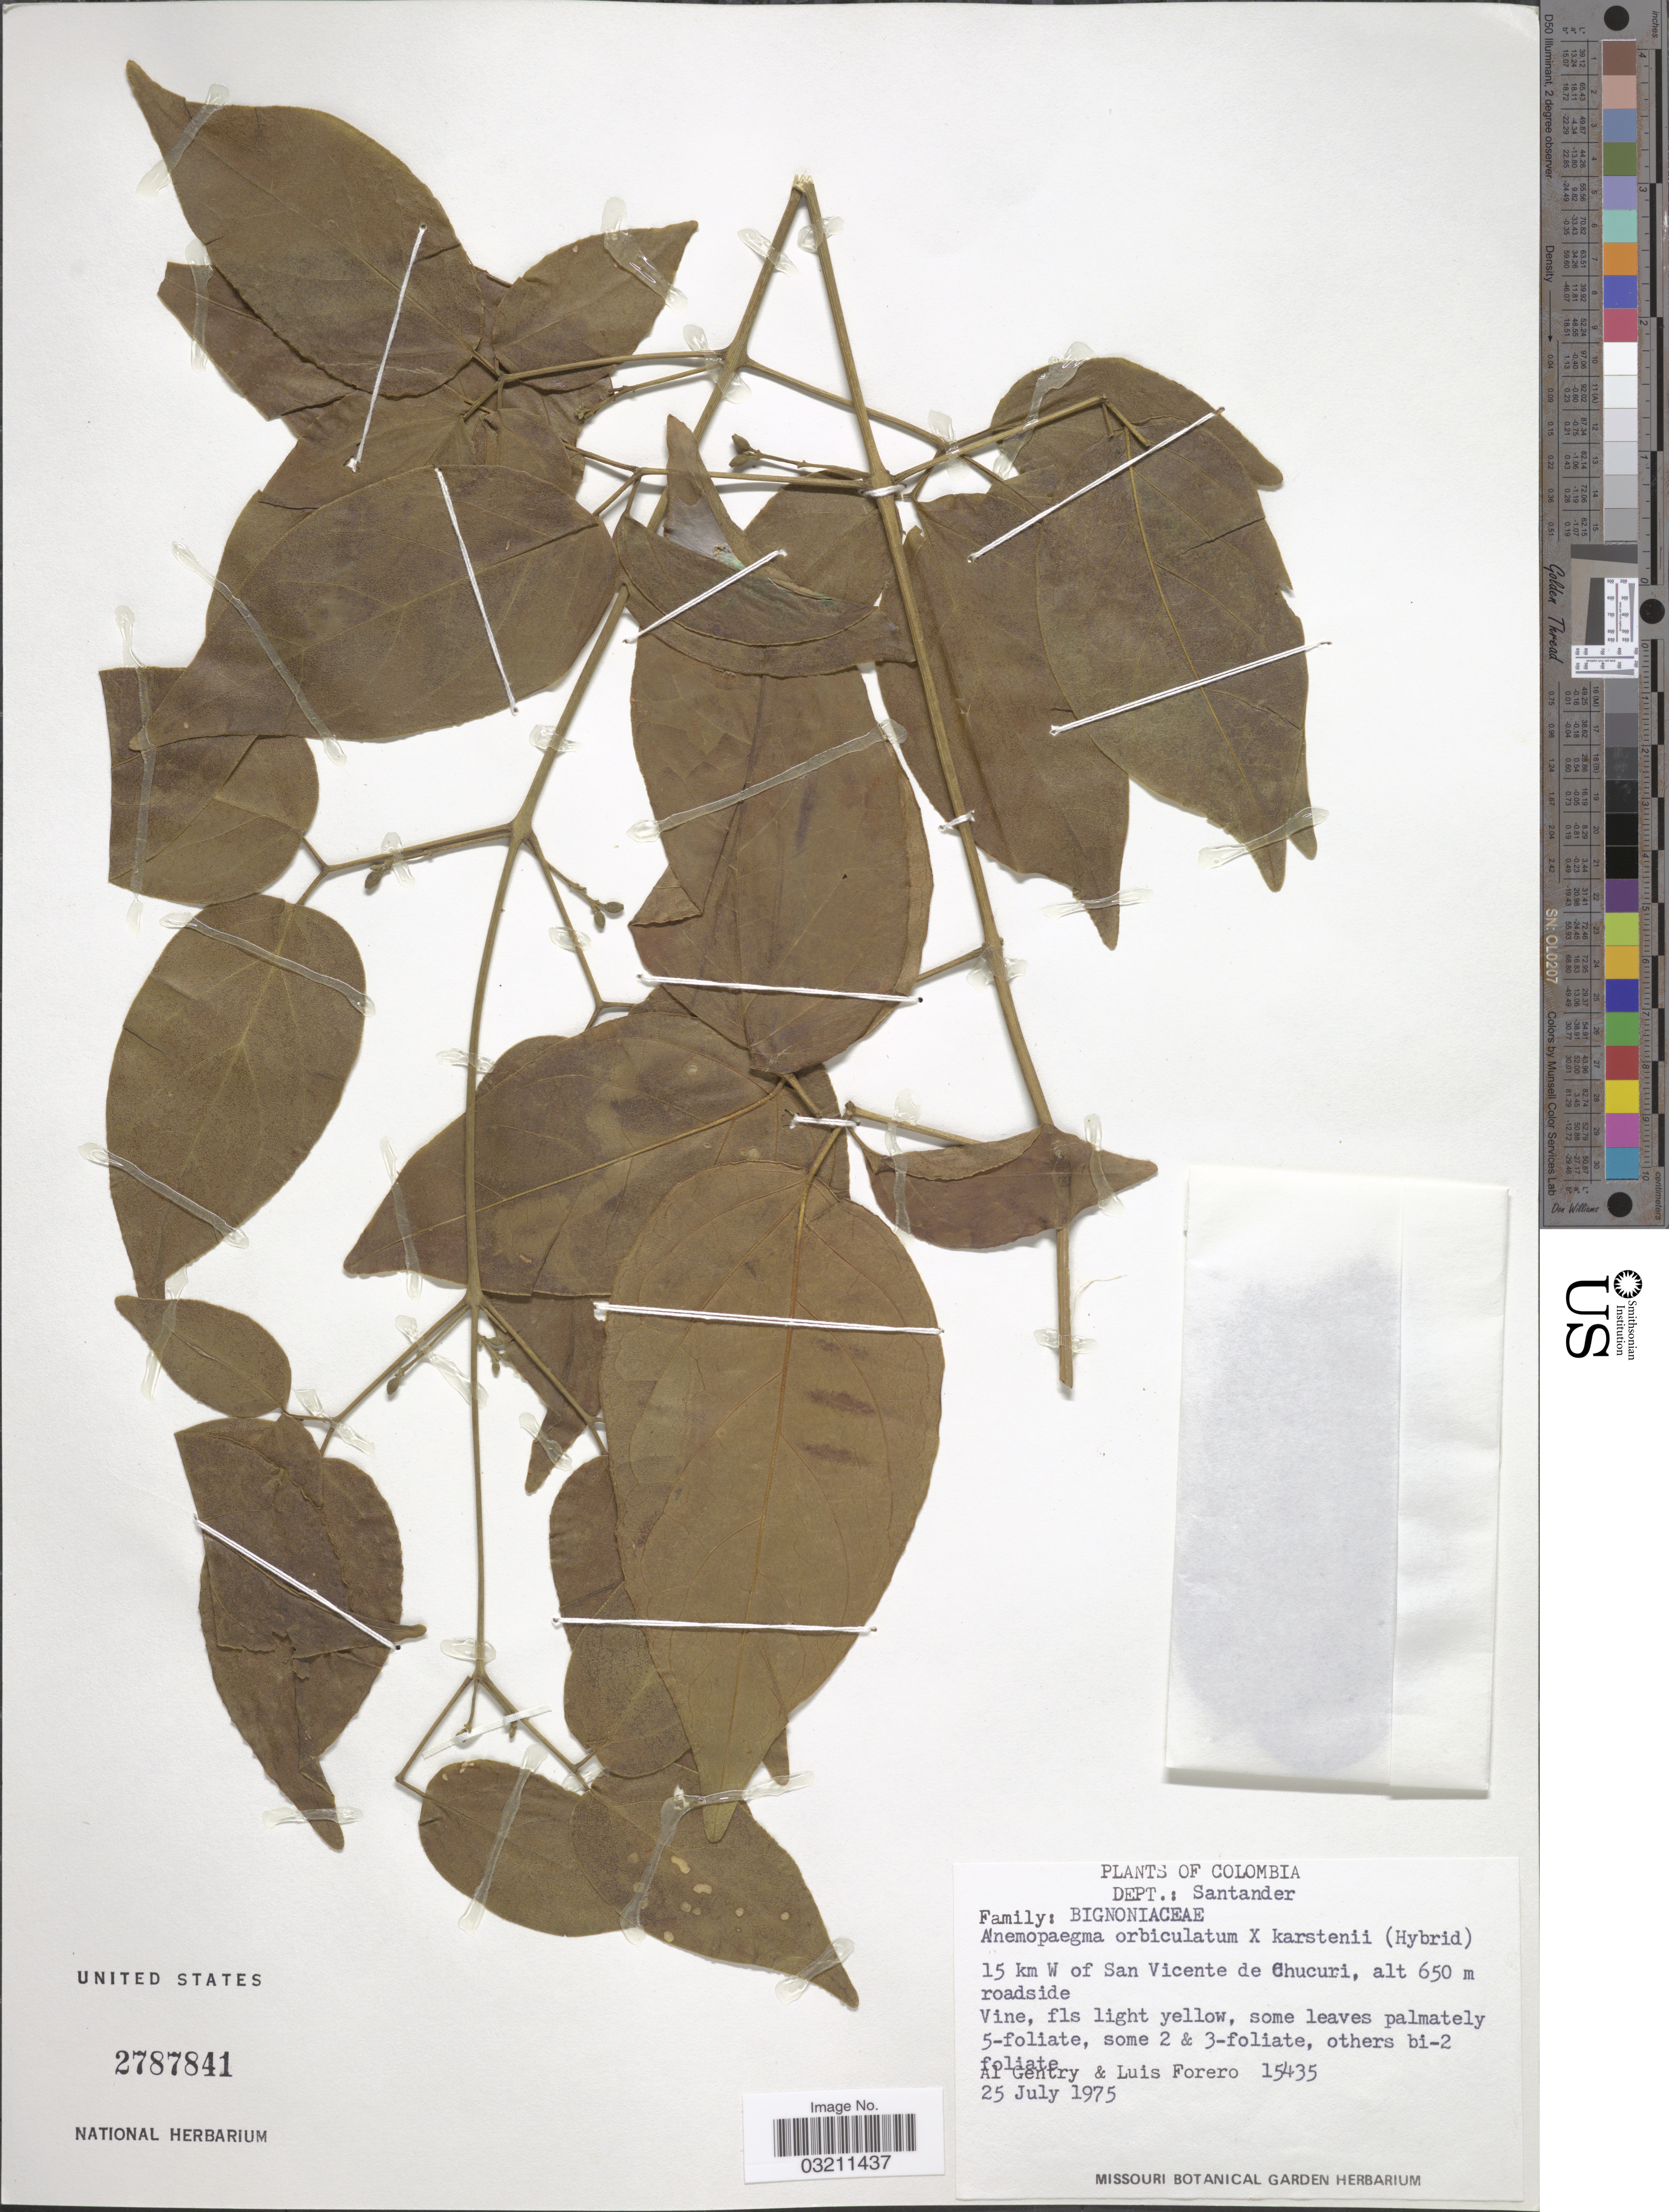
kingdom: Plantae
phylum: Tracheophyta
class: Magnoliopsida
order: Lamiales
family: Bignoniaceae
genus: Amphilophium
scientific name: Amphilophium orbiculatum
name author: (Jacq.) DC.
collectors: A. H. Gentry & L. Forero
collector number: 15435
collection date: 1975-07-25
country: Colombia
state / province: Santander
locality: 15 km W of San Vicente de Chucuri.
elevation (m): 650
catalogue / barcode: US 2787841